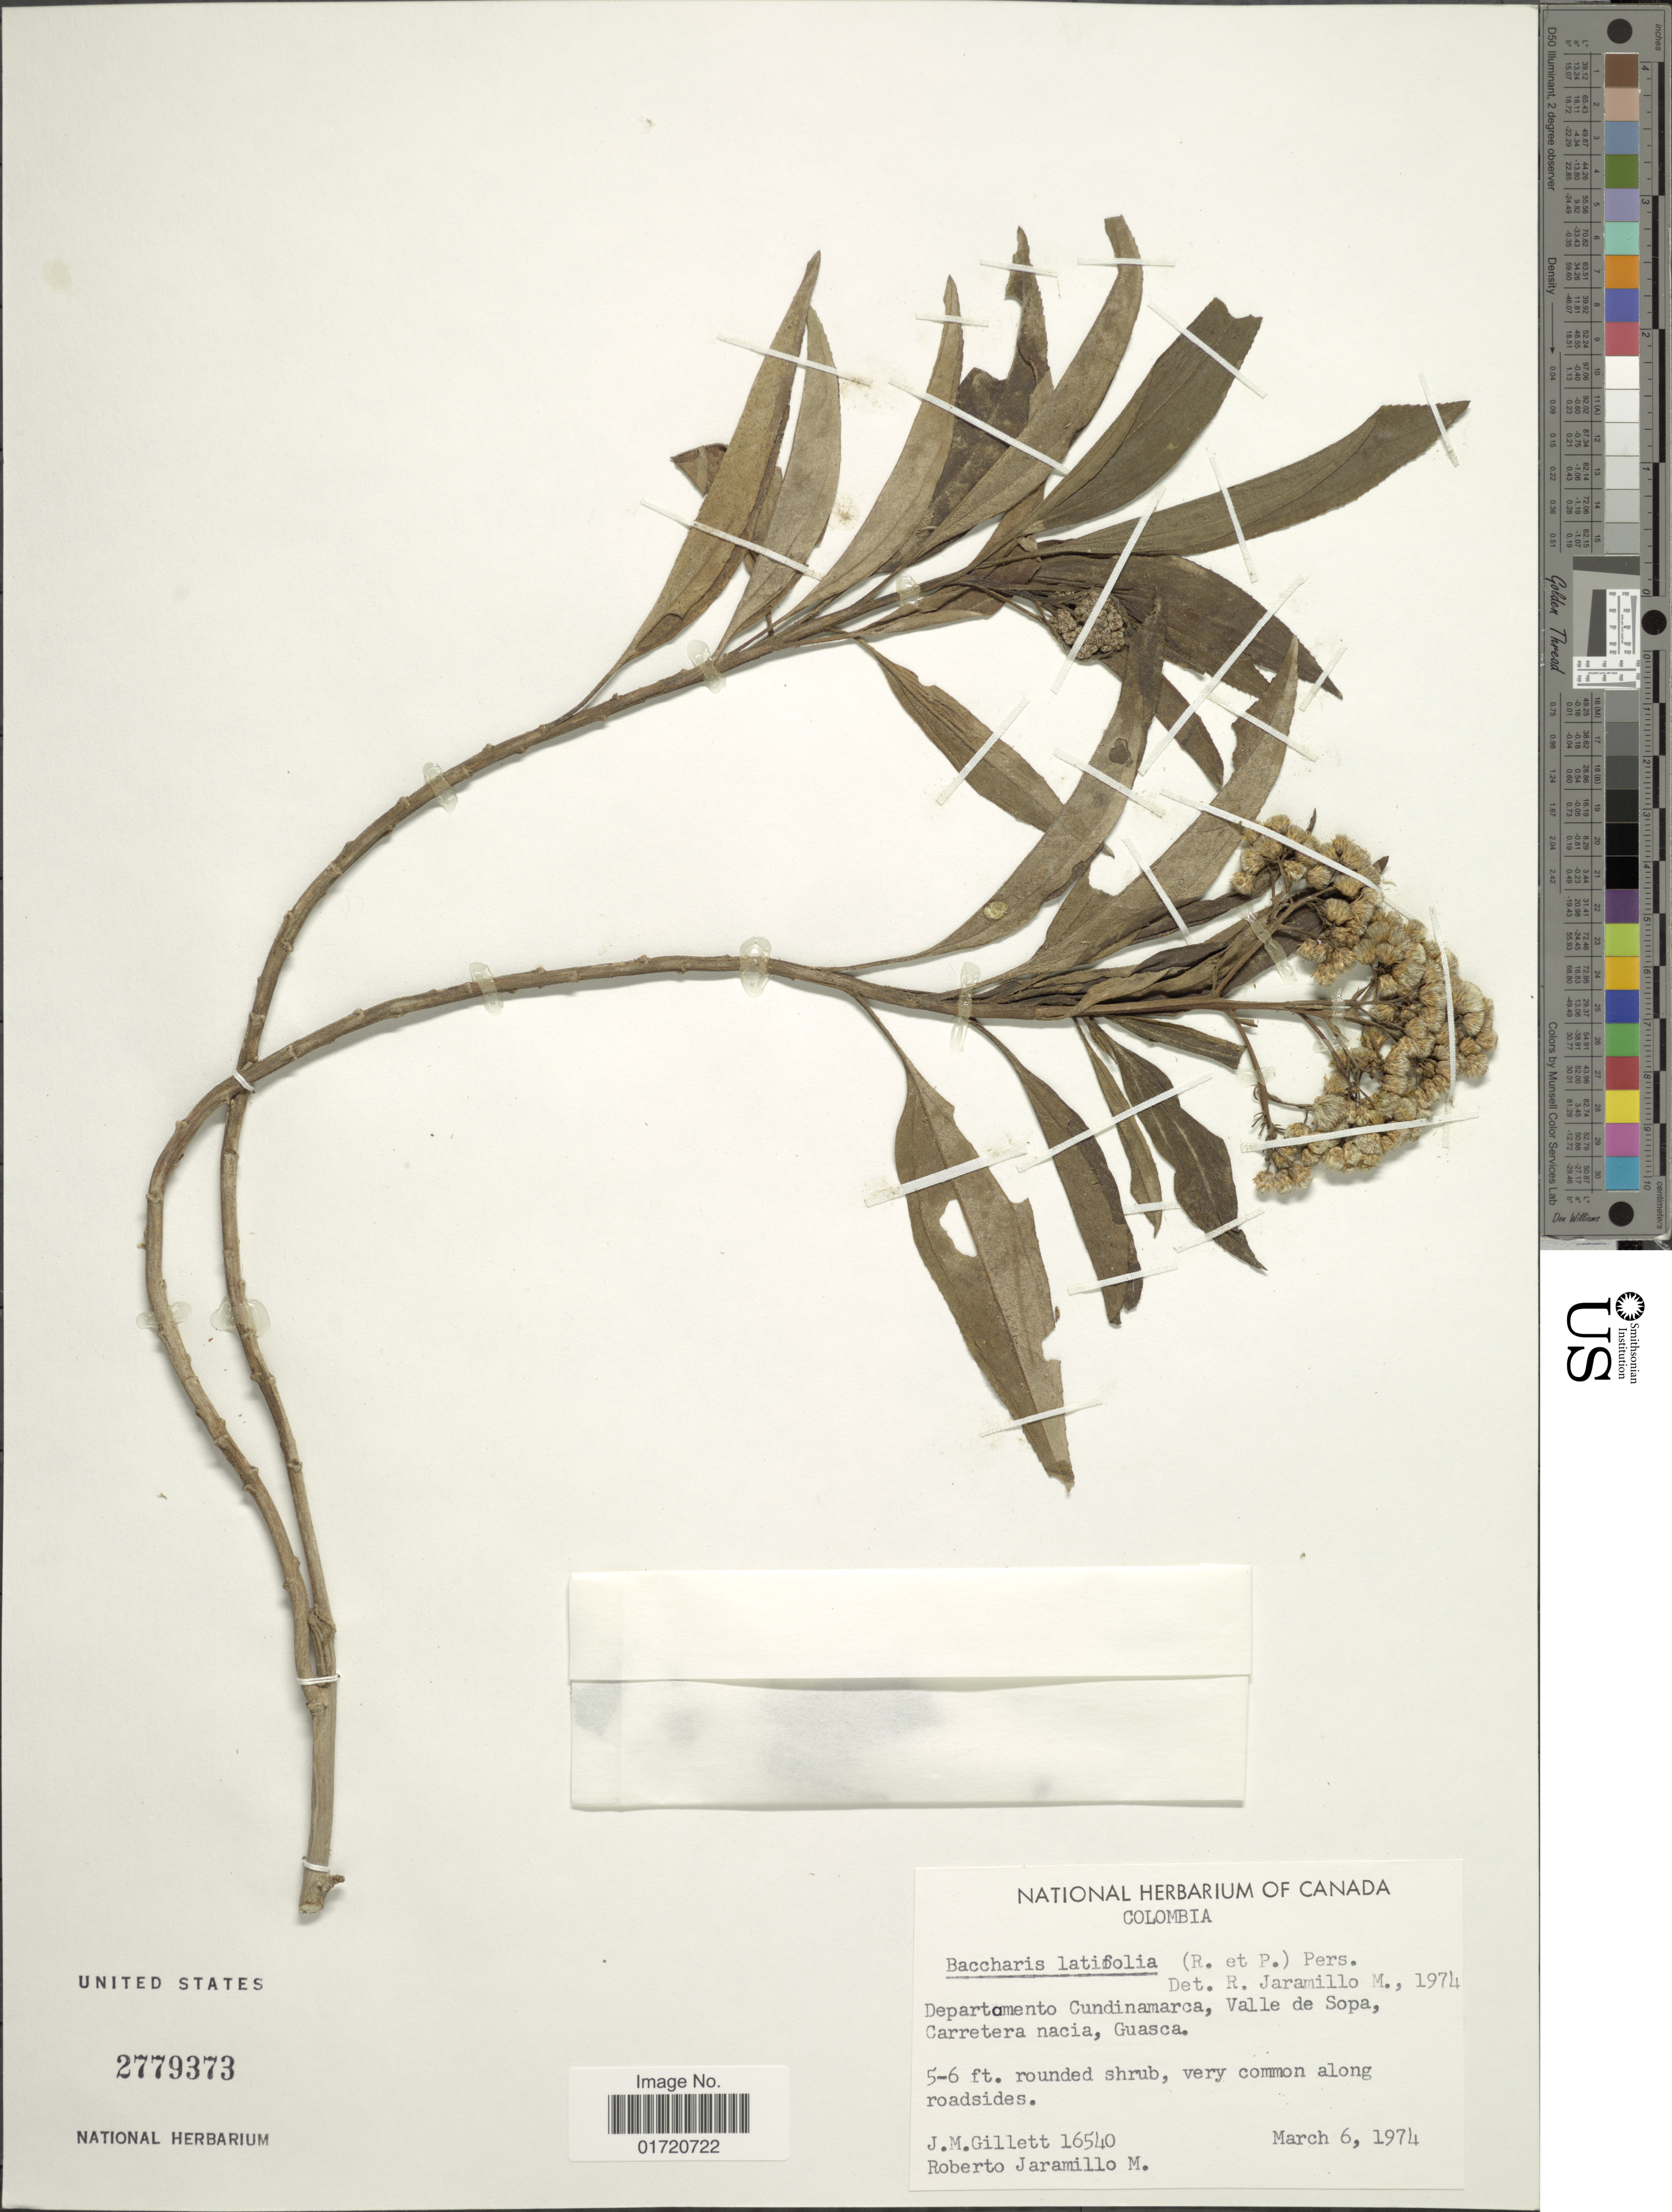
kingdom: Plantae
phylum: Tracheophyta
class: Magnoliopsida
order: Asterales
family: Asteraceae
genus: Baccharis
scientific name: Baccharis latifolia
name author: (Ruiz & Pav.) Pers.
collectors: J. M. Gillett & R. Jaramillo M.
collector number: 16540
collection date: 1974-03-06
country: Colombia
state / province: Cundinamarca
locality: Valle de Sopa, Carretera nacia, Guasca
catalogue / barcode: US 2779373